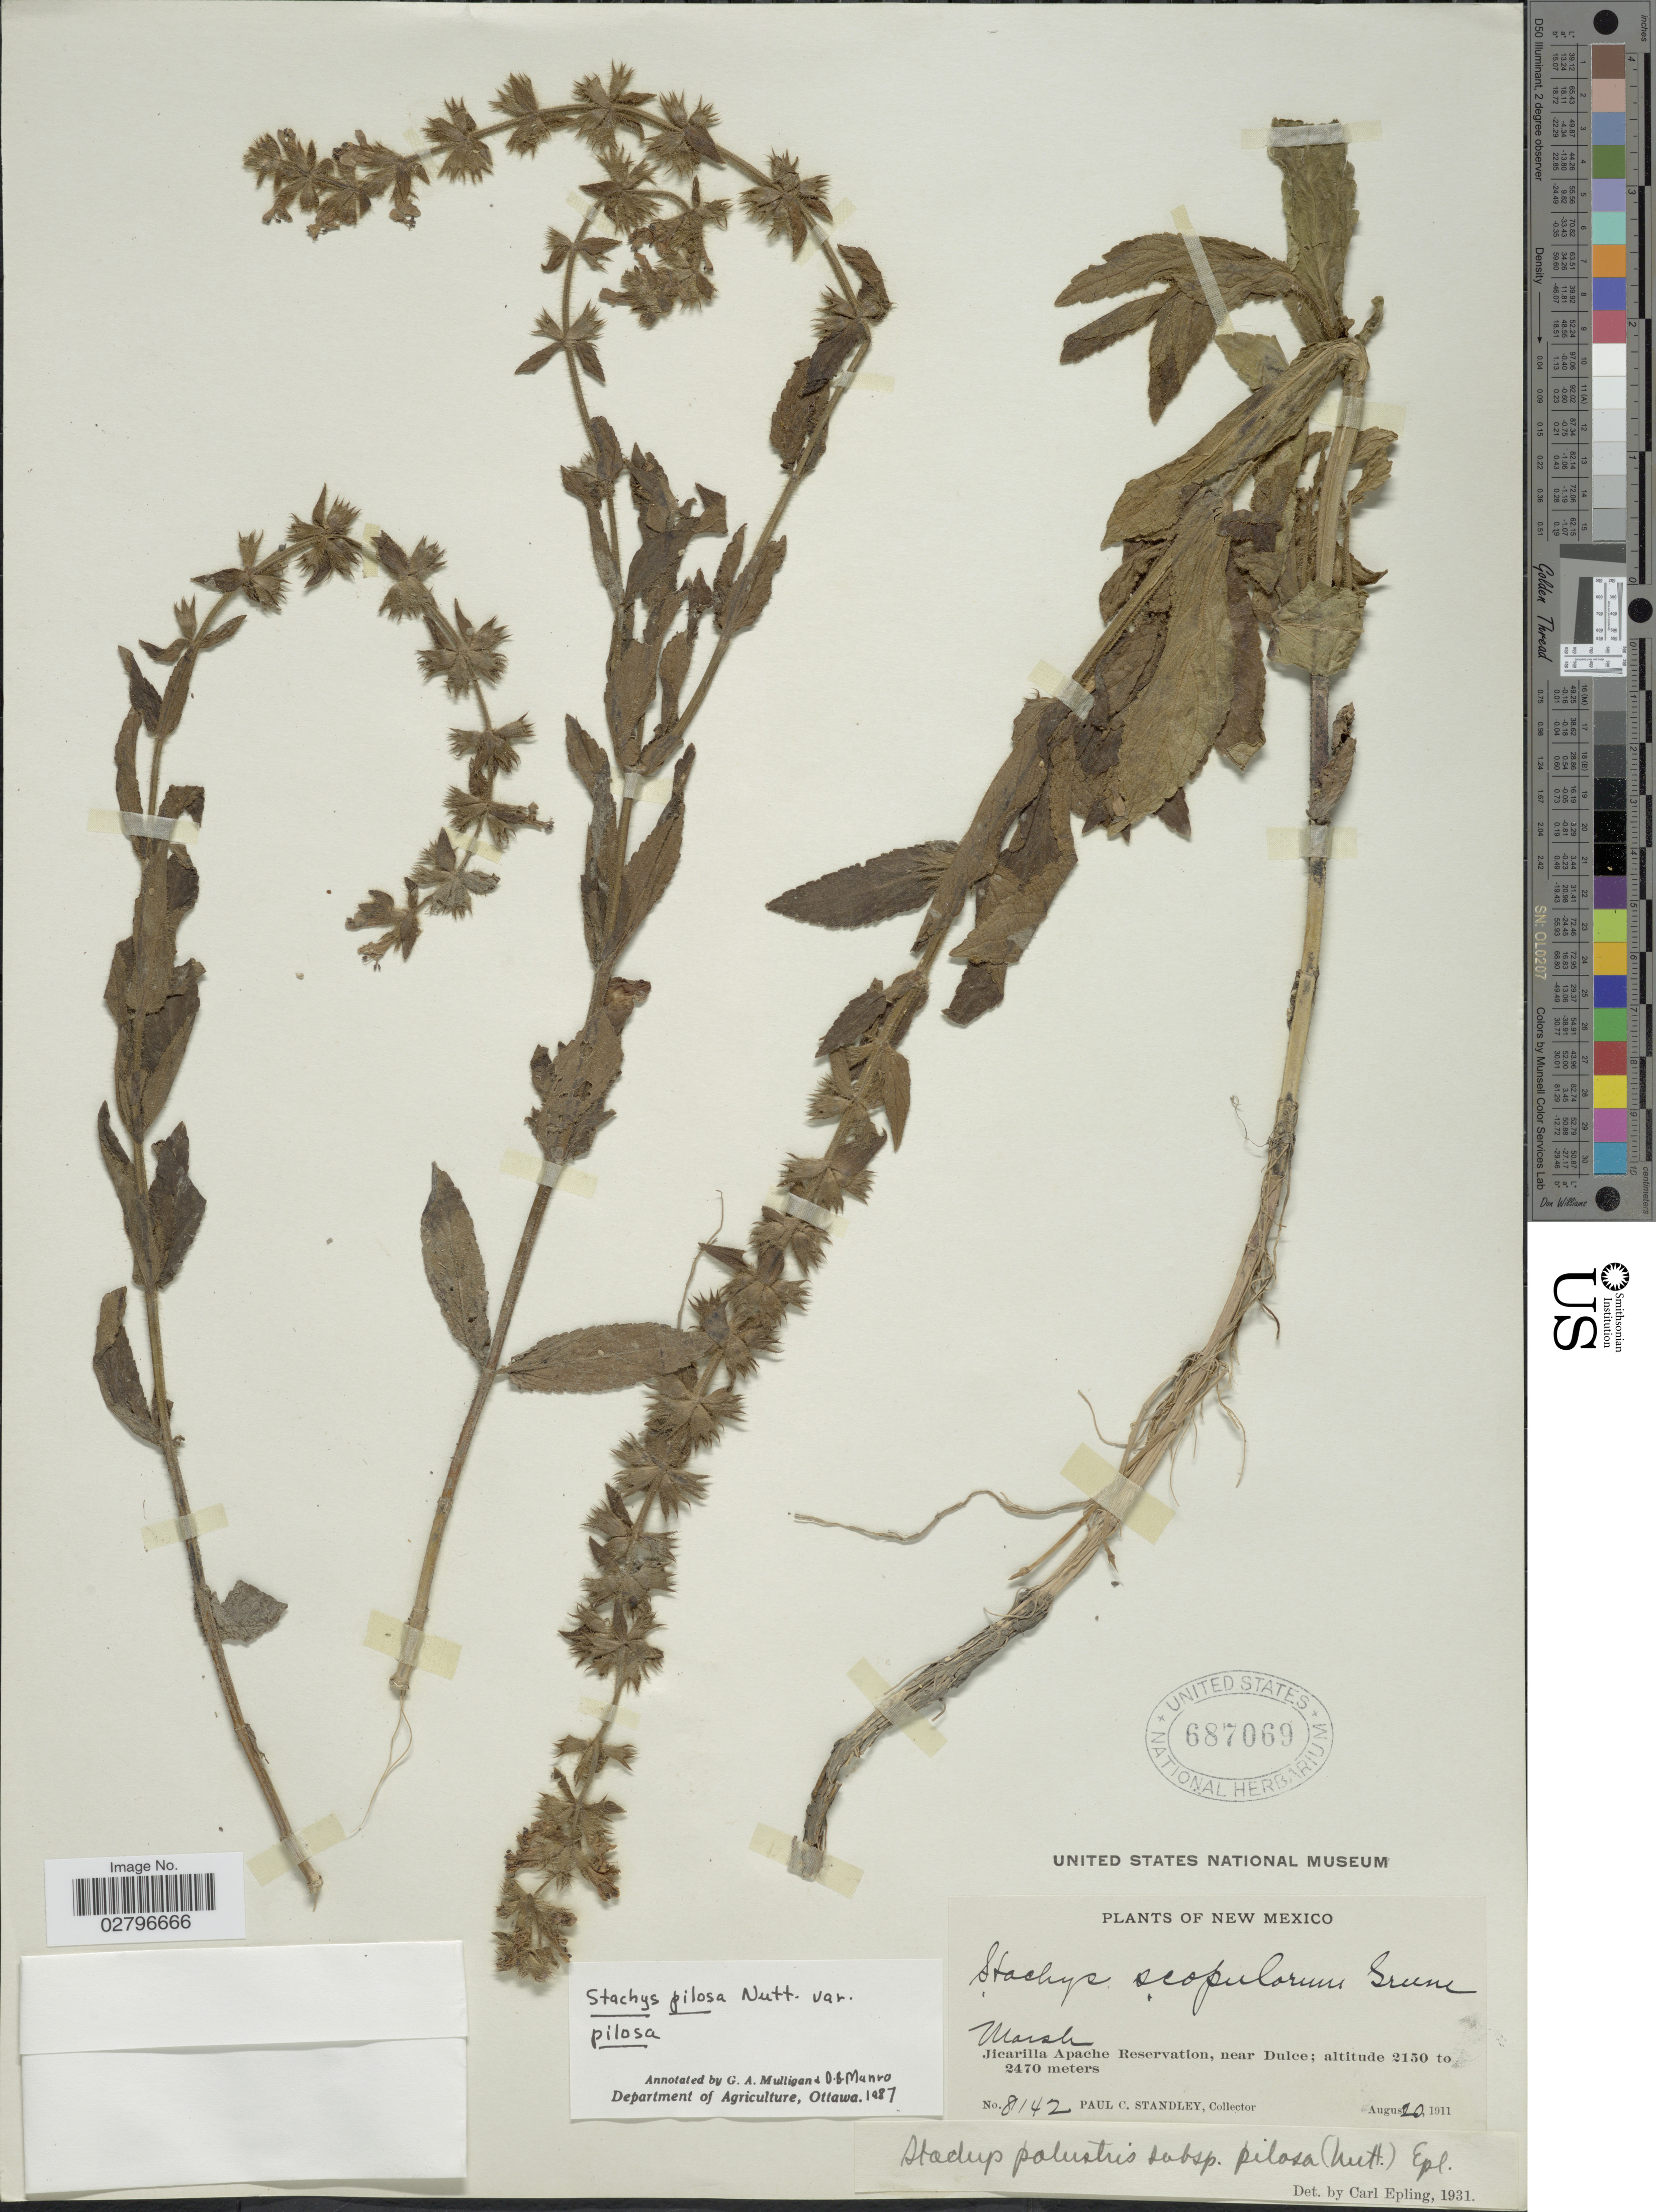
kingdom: Plantae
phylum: Tracheophyta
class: Magnoliopsida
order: Lamiales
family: Lamiaceae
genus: Stachys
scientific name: Stachys pilosa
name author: Nutt.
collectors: P. C. Standley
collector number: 8142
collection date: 1911-08-20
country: United States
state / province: New Mexico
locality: Jicarilla Apache Reservation, near Dulce.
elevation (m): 2150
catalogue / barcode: US 687069